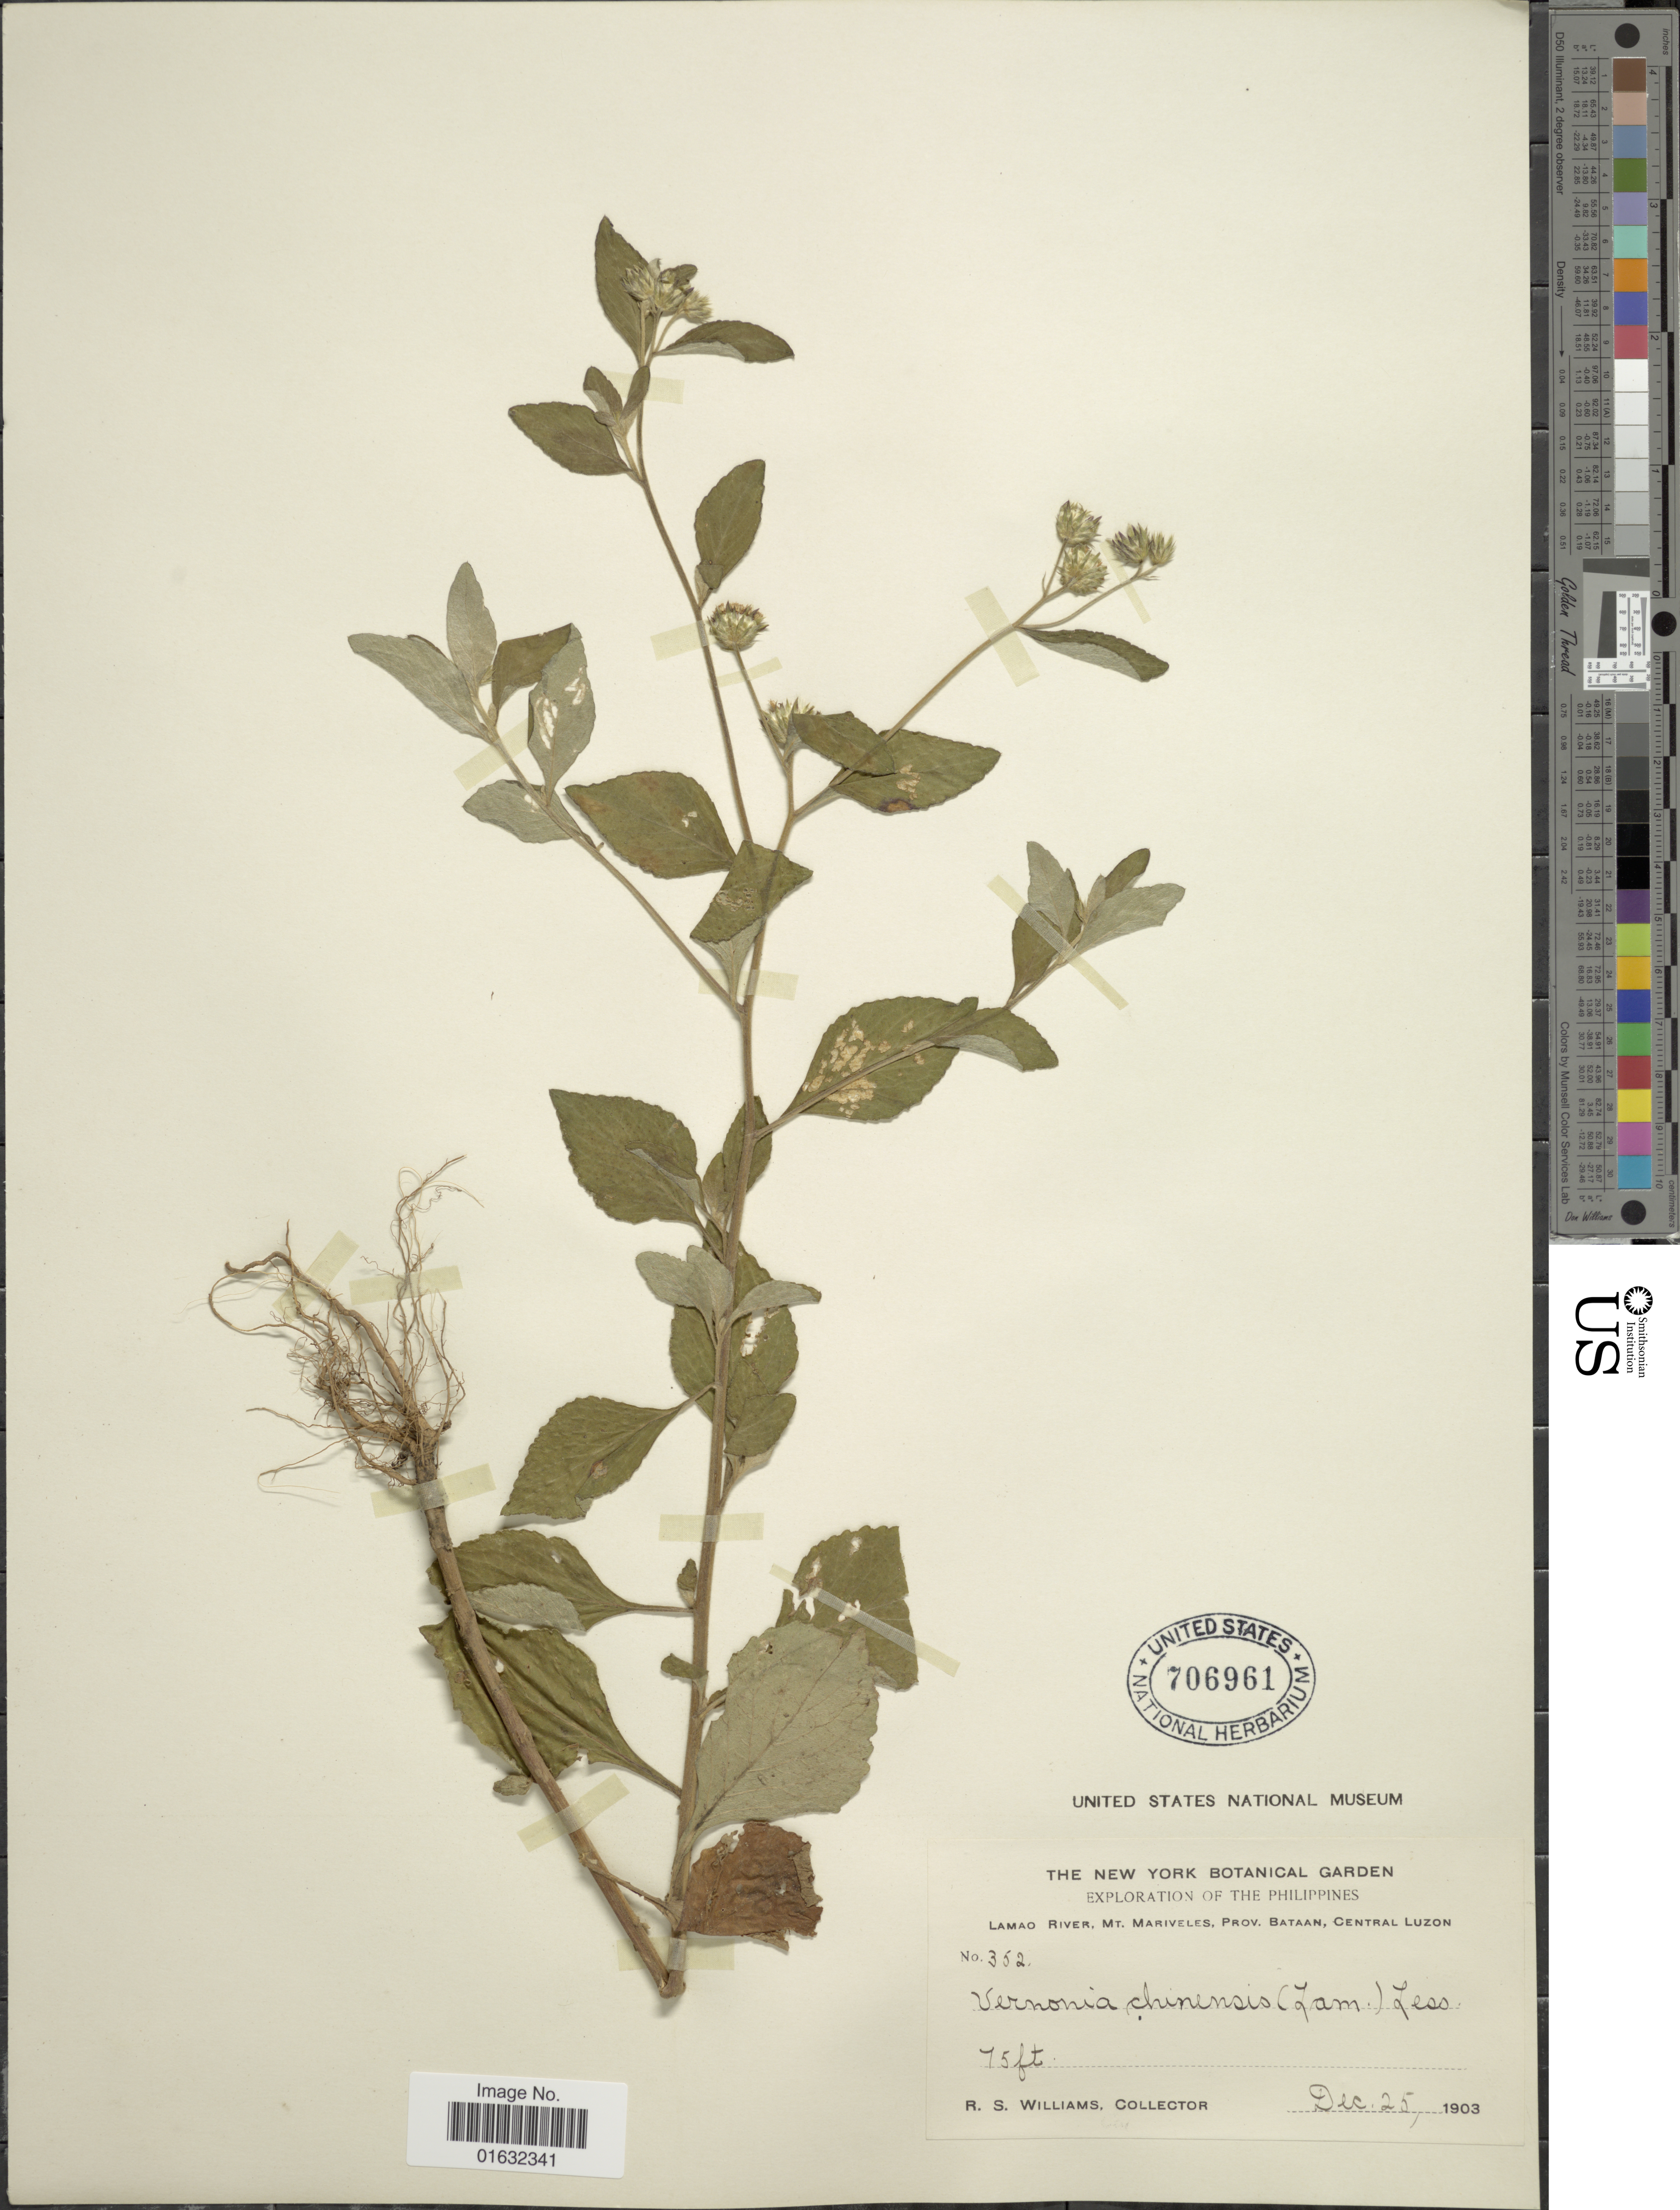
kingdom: Plantae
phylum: Tracheophyta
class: Magnoliopsida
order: Asterales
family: Asteraceae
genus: Cyanthillium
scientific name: Cyanthillium patulum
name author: (Aiton) H. Rob.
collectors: R. S. Williams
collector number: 352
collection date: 1903-12-25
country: Philippines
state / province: Central Luzon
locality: Lamao River, Mt. Mariveles. Prov. Bataan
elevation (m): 23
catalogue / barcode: US 706961